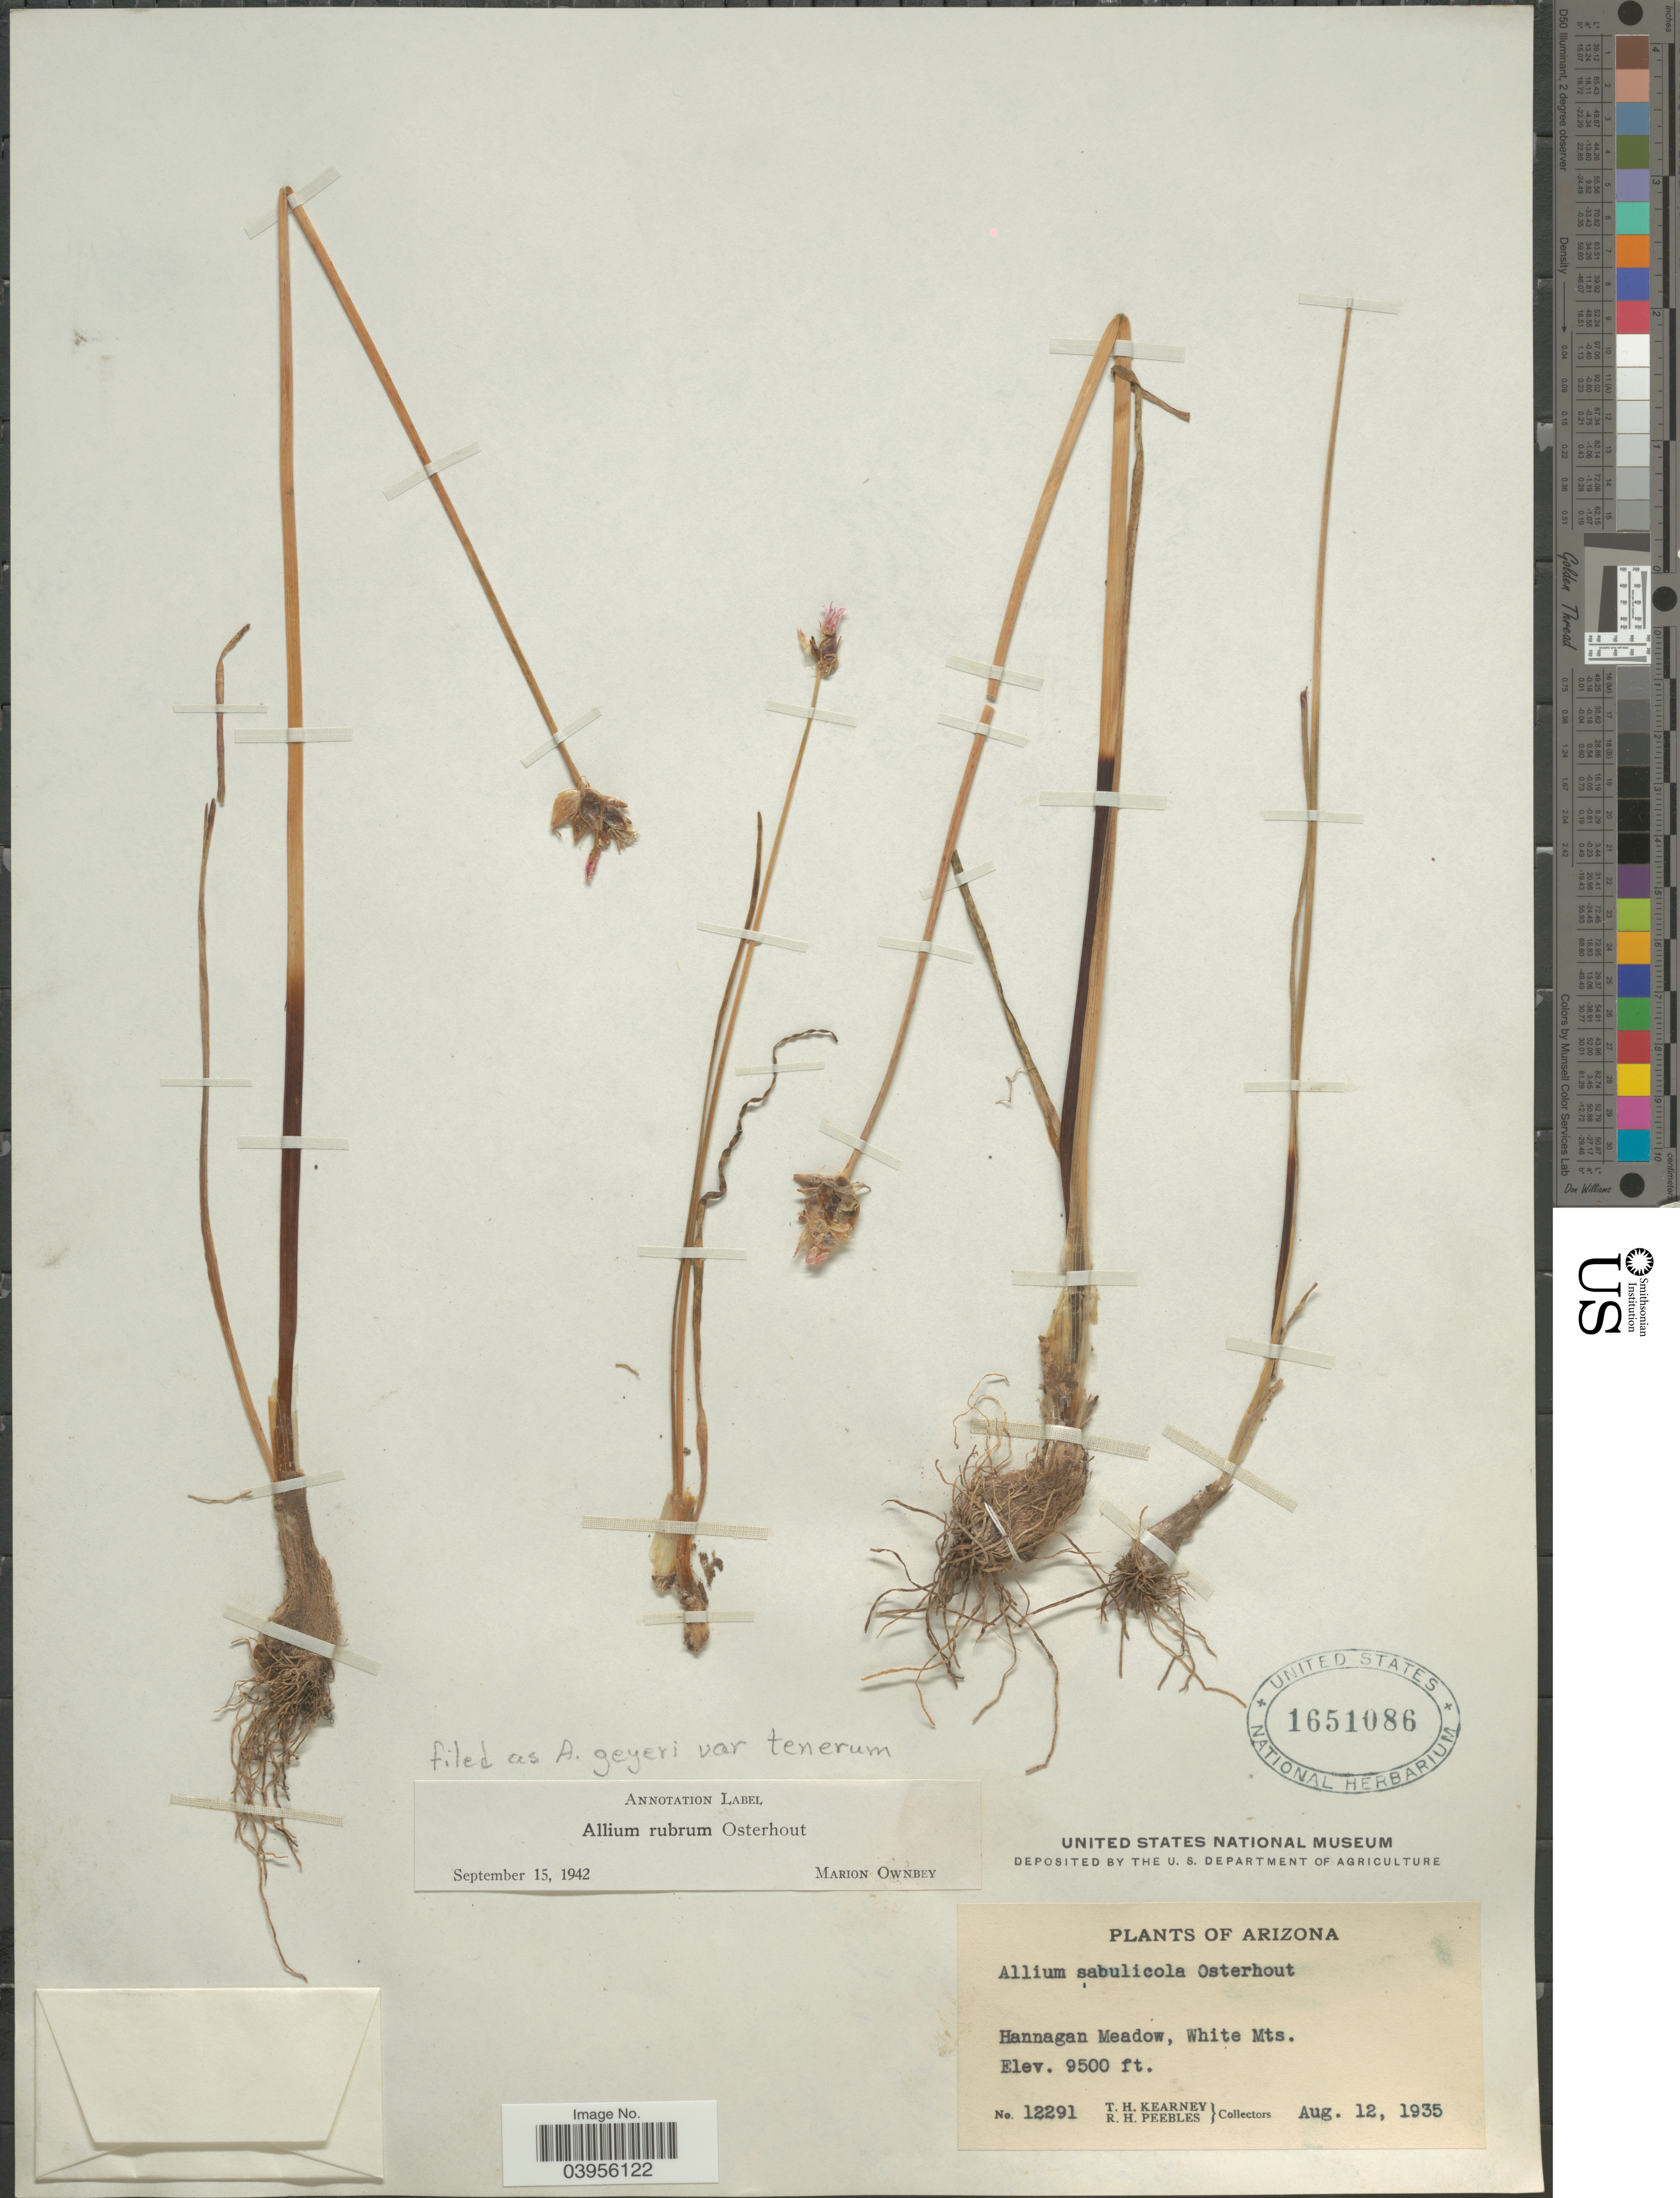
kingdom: Plantae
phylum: Tracheophyta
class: Liliopsida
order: Asparagales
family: Amaryllidaceae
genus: Allium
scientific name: Allium geyeri var. tenerum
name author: M.E. Jones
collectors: T. H. Kearney & R. H. Peebles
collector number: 12291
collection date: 1935-08-12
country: United States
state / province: Arizona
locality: Hannagan Meadow, White Mts.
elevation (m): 2896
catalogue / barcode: US 1651086